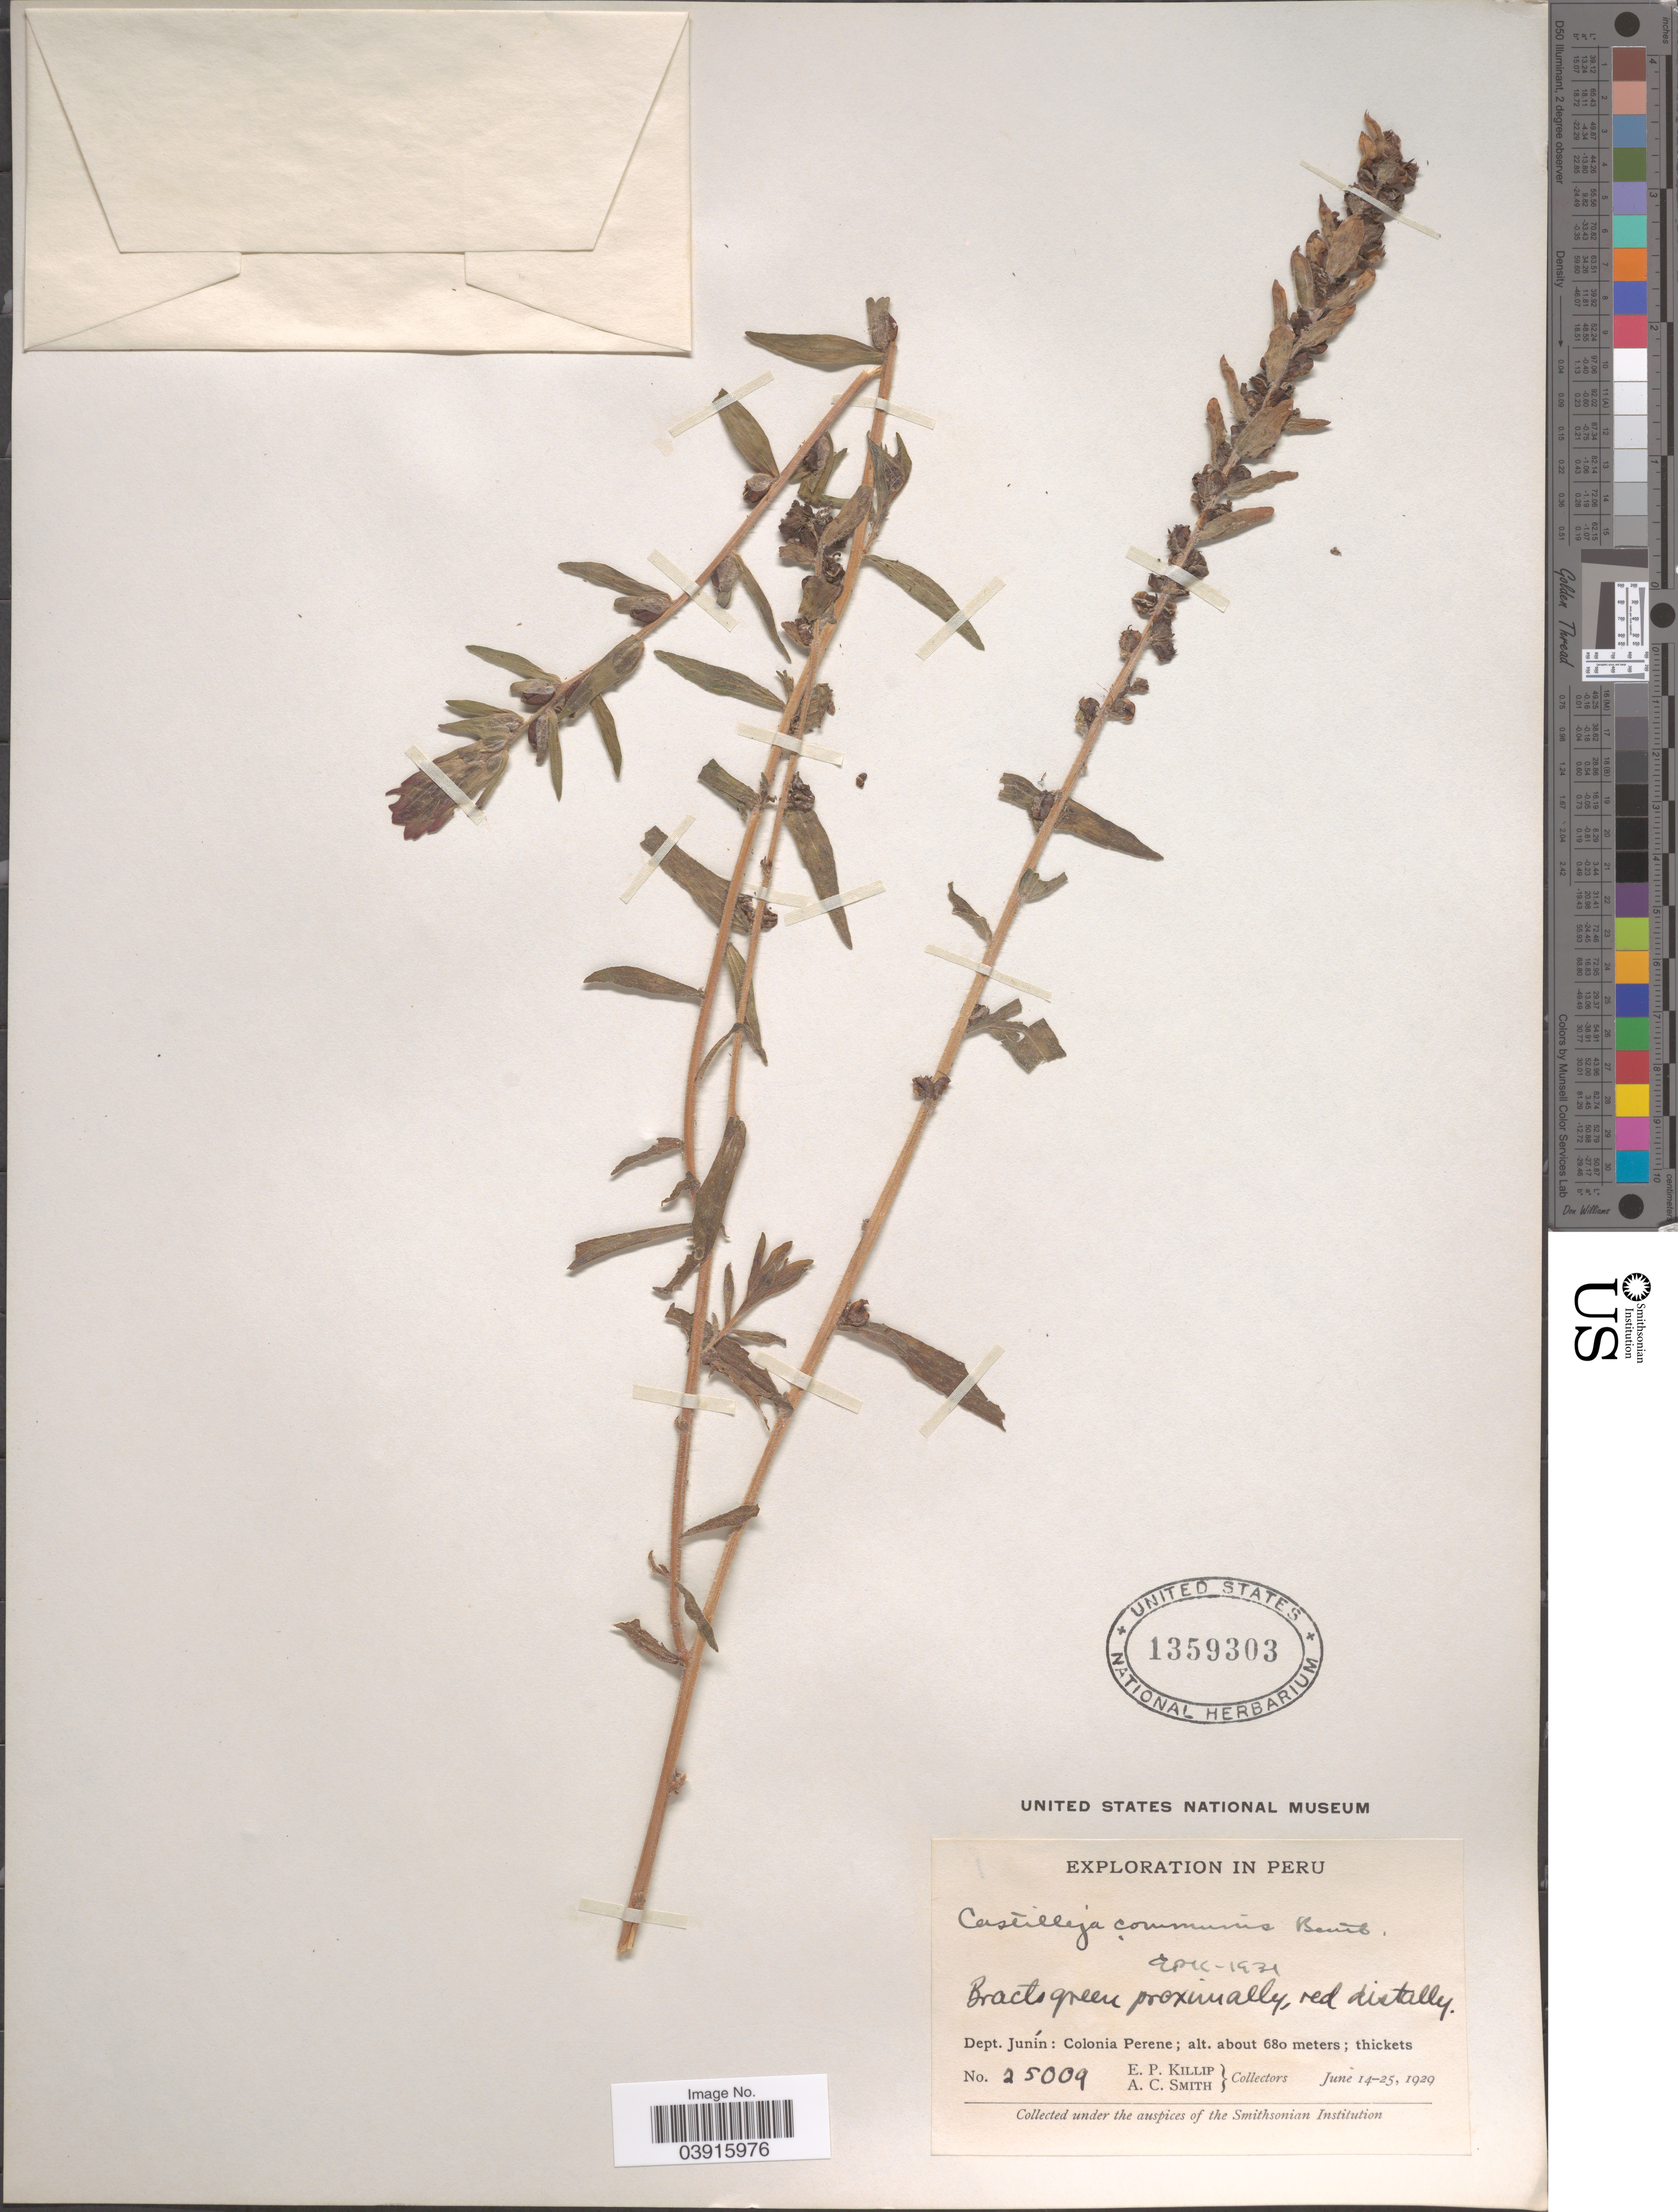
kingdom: Plantae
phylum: Tracheophyta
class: Magnoliopsida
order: Lamiales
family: Orobanchaceae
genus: Castilleja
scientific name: Castilleja communis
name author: Benth.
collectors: E. P. Killip & A. C. Smith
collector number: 25009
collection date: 1929-06-14/1929-06-25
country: Peru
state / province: Junín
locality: Dept. Junín: Colonia Perene.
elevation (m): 680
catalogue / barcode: US 1359303